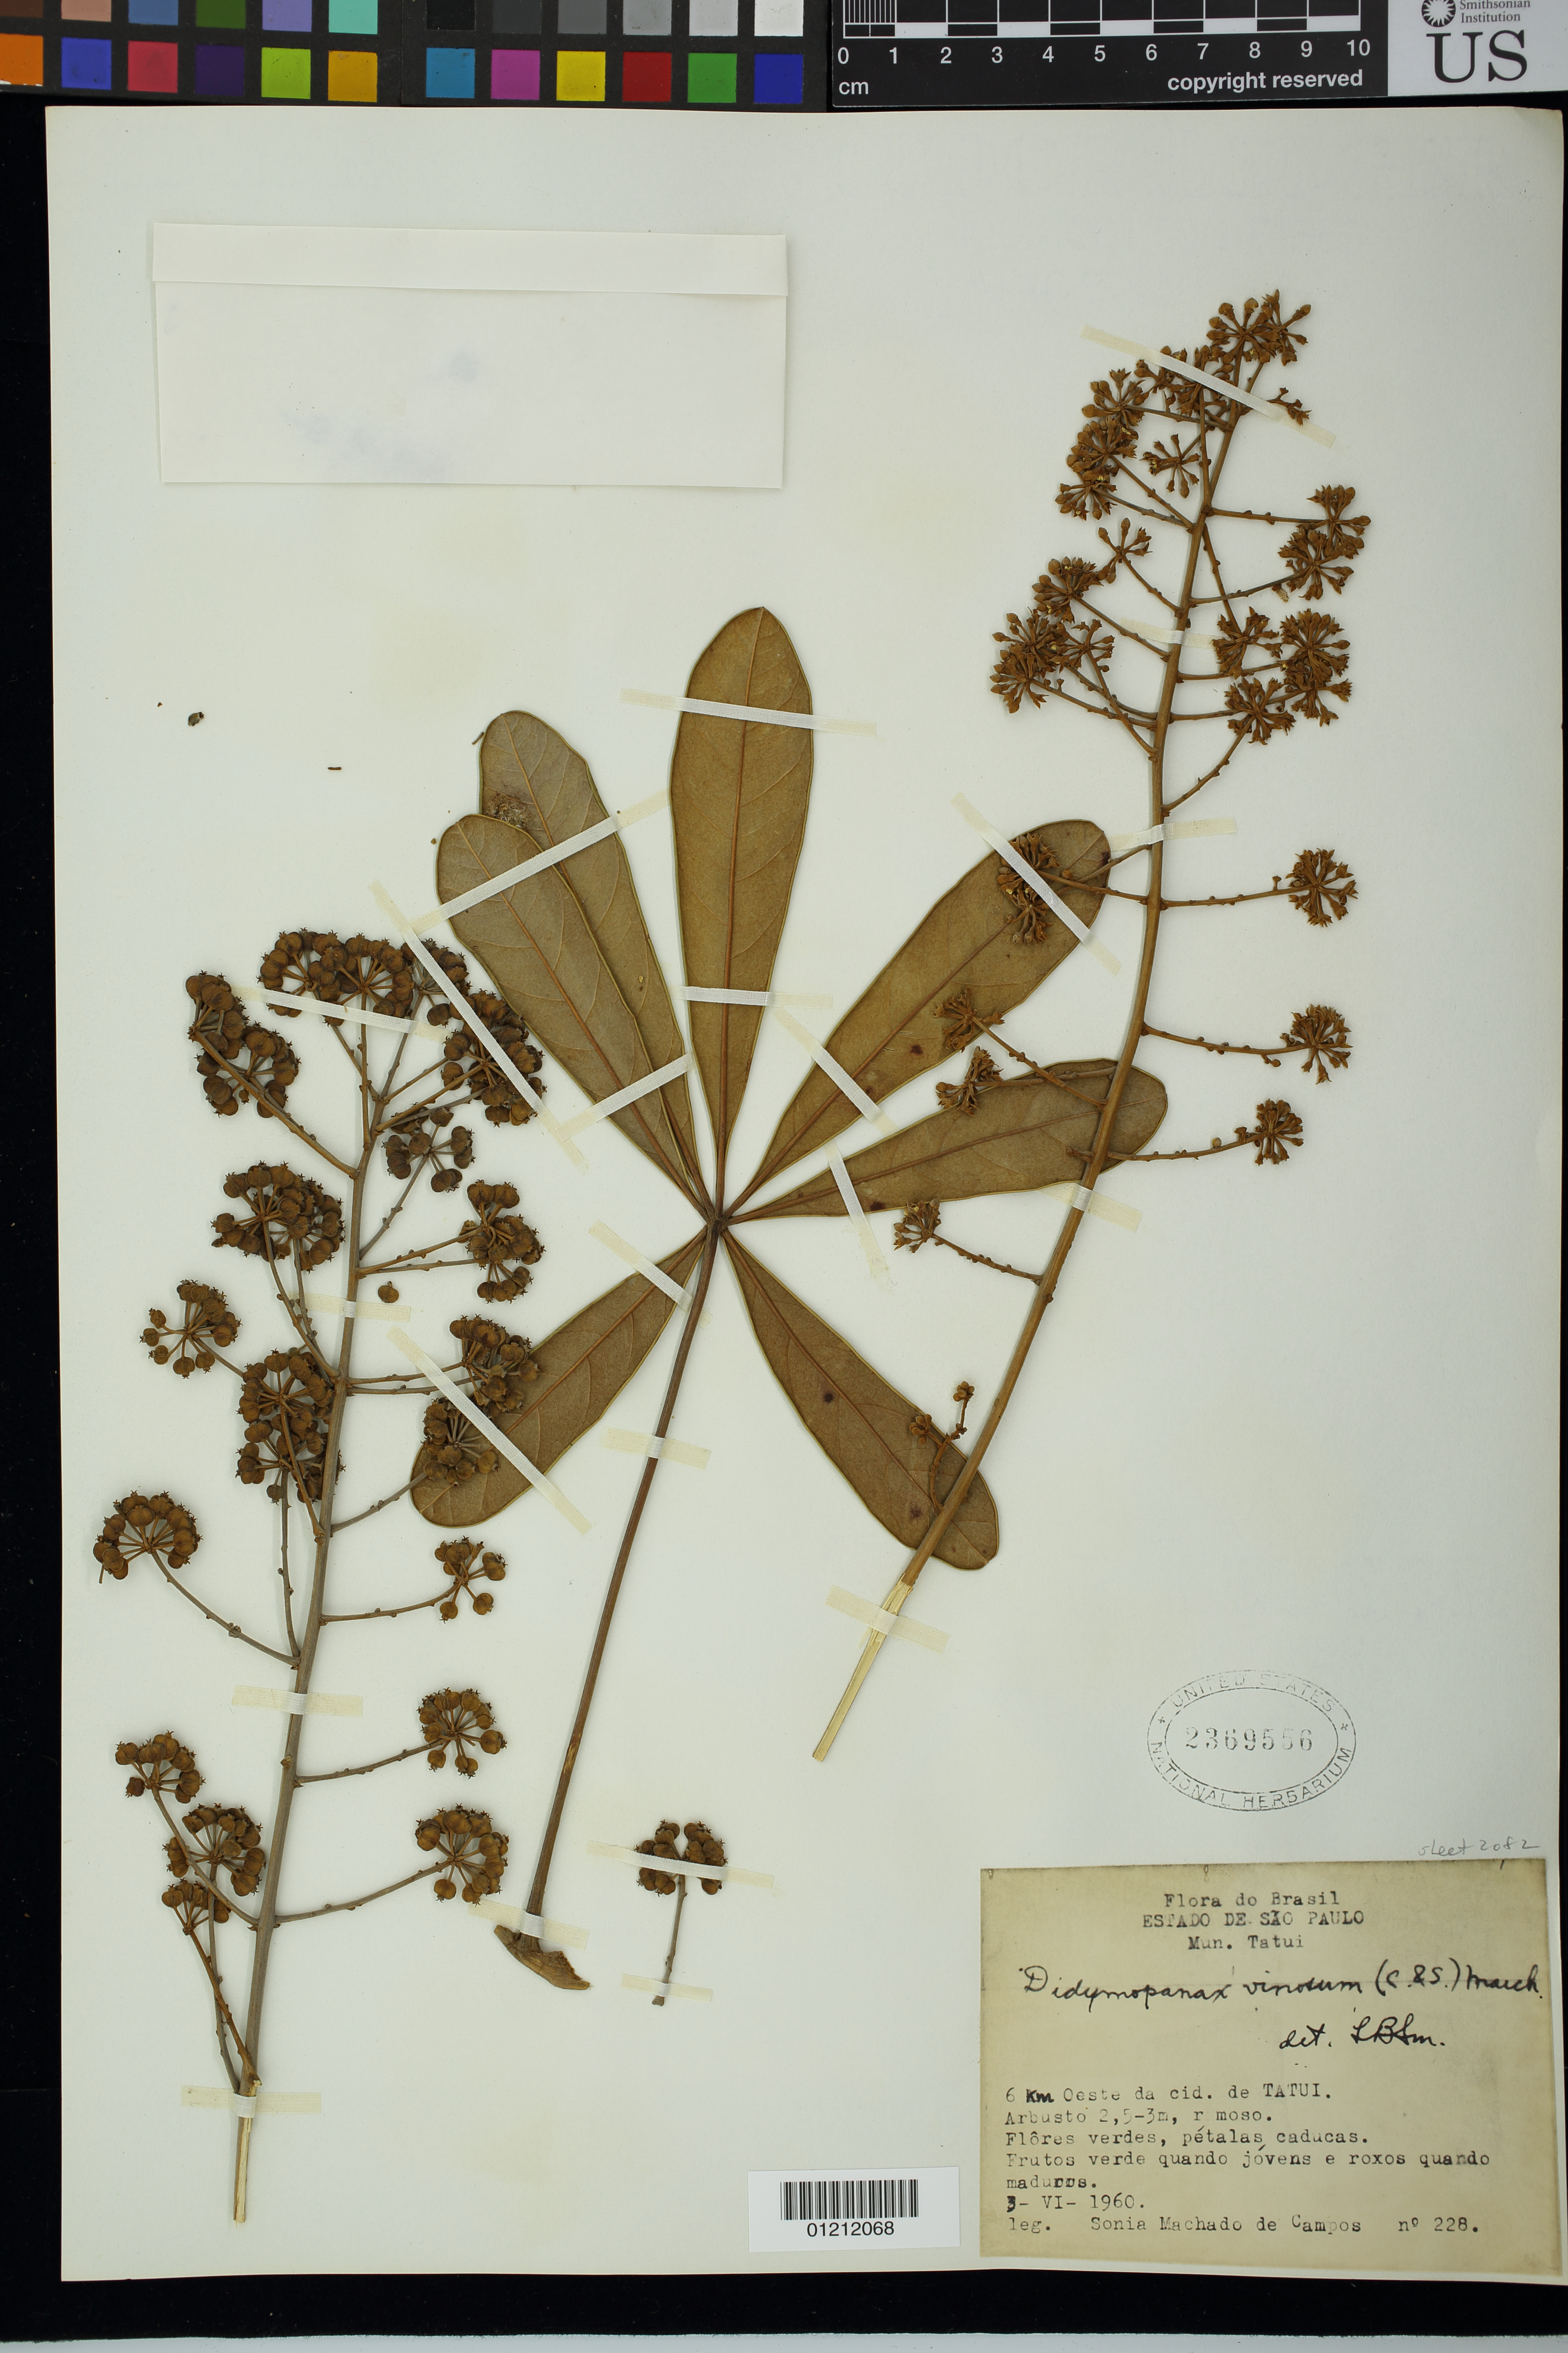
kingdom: Plantae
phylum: Tracheophyta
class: Magnoliopsida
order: Apiales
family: Araliaceae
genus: Schefflera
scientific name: Schefflera vinosa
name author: (Cham. & Schltdl.) Frodin & Fiaschi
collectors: S. Machado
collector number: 228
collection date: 1960-06-03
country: Brazil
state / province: São Paulo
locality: Mun. Tatui. 6 km Oeste da cid. de Tatui.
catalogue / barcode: US 2369556